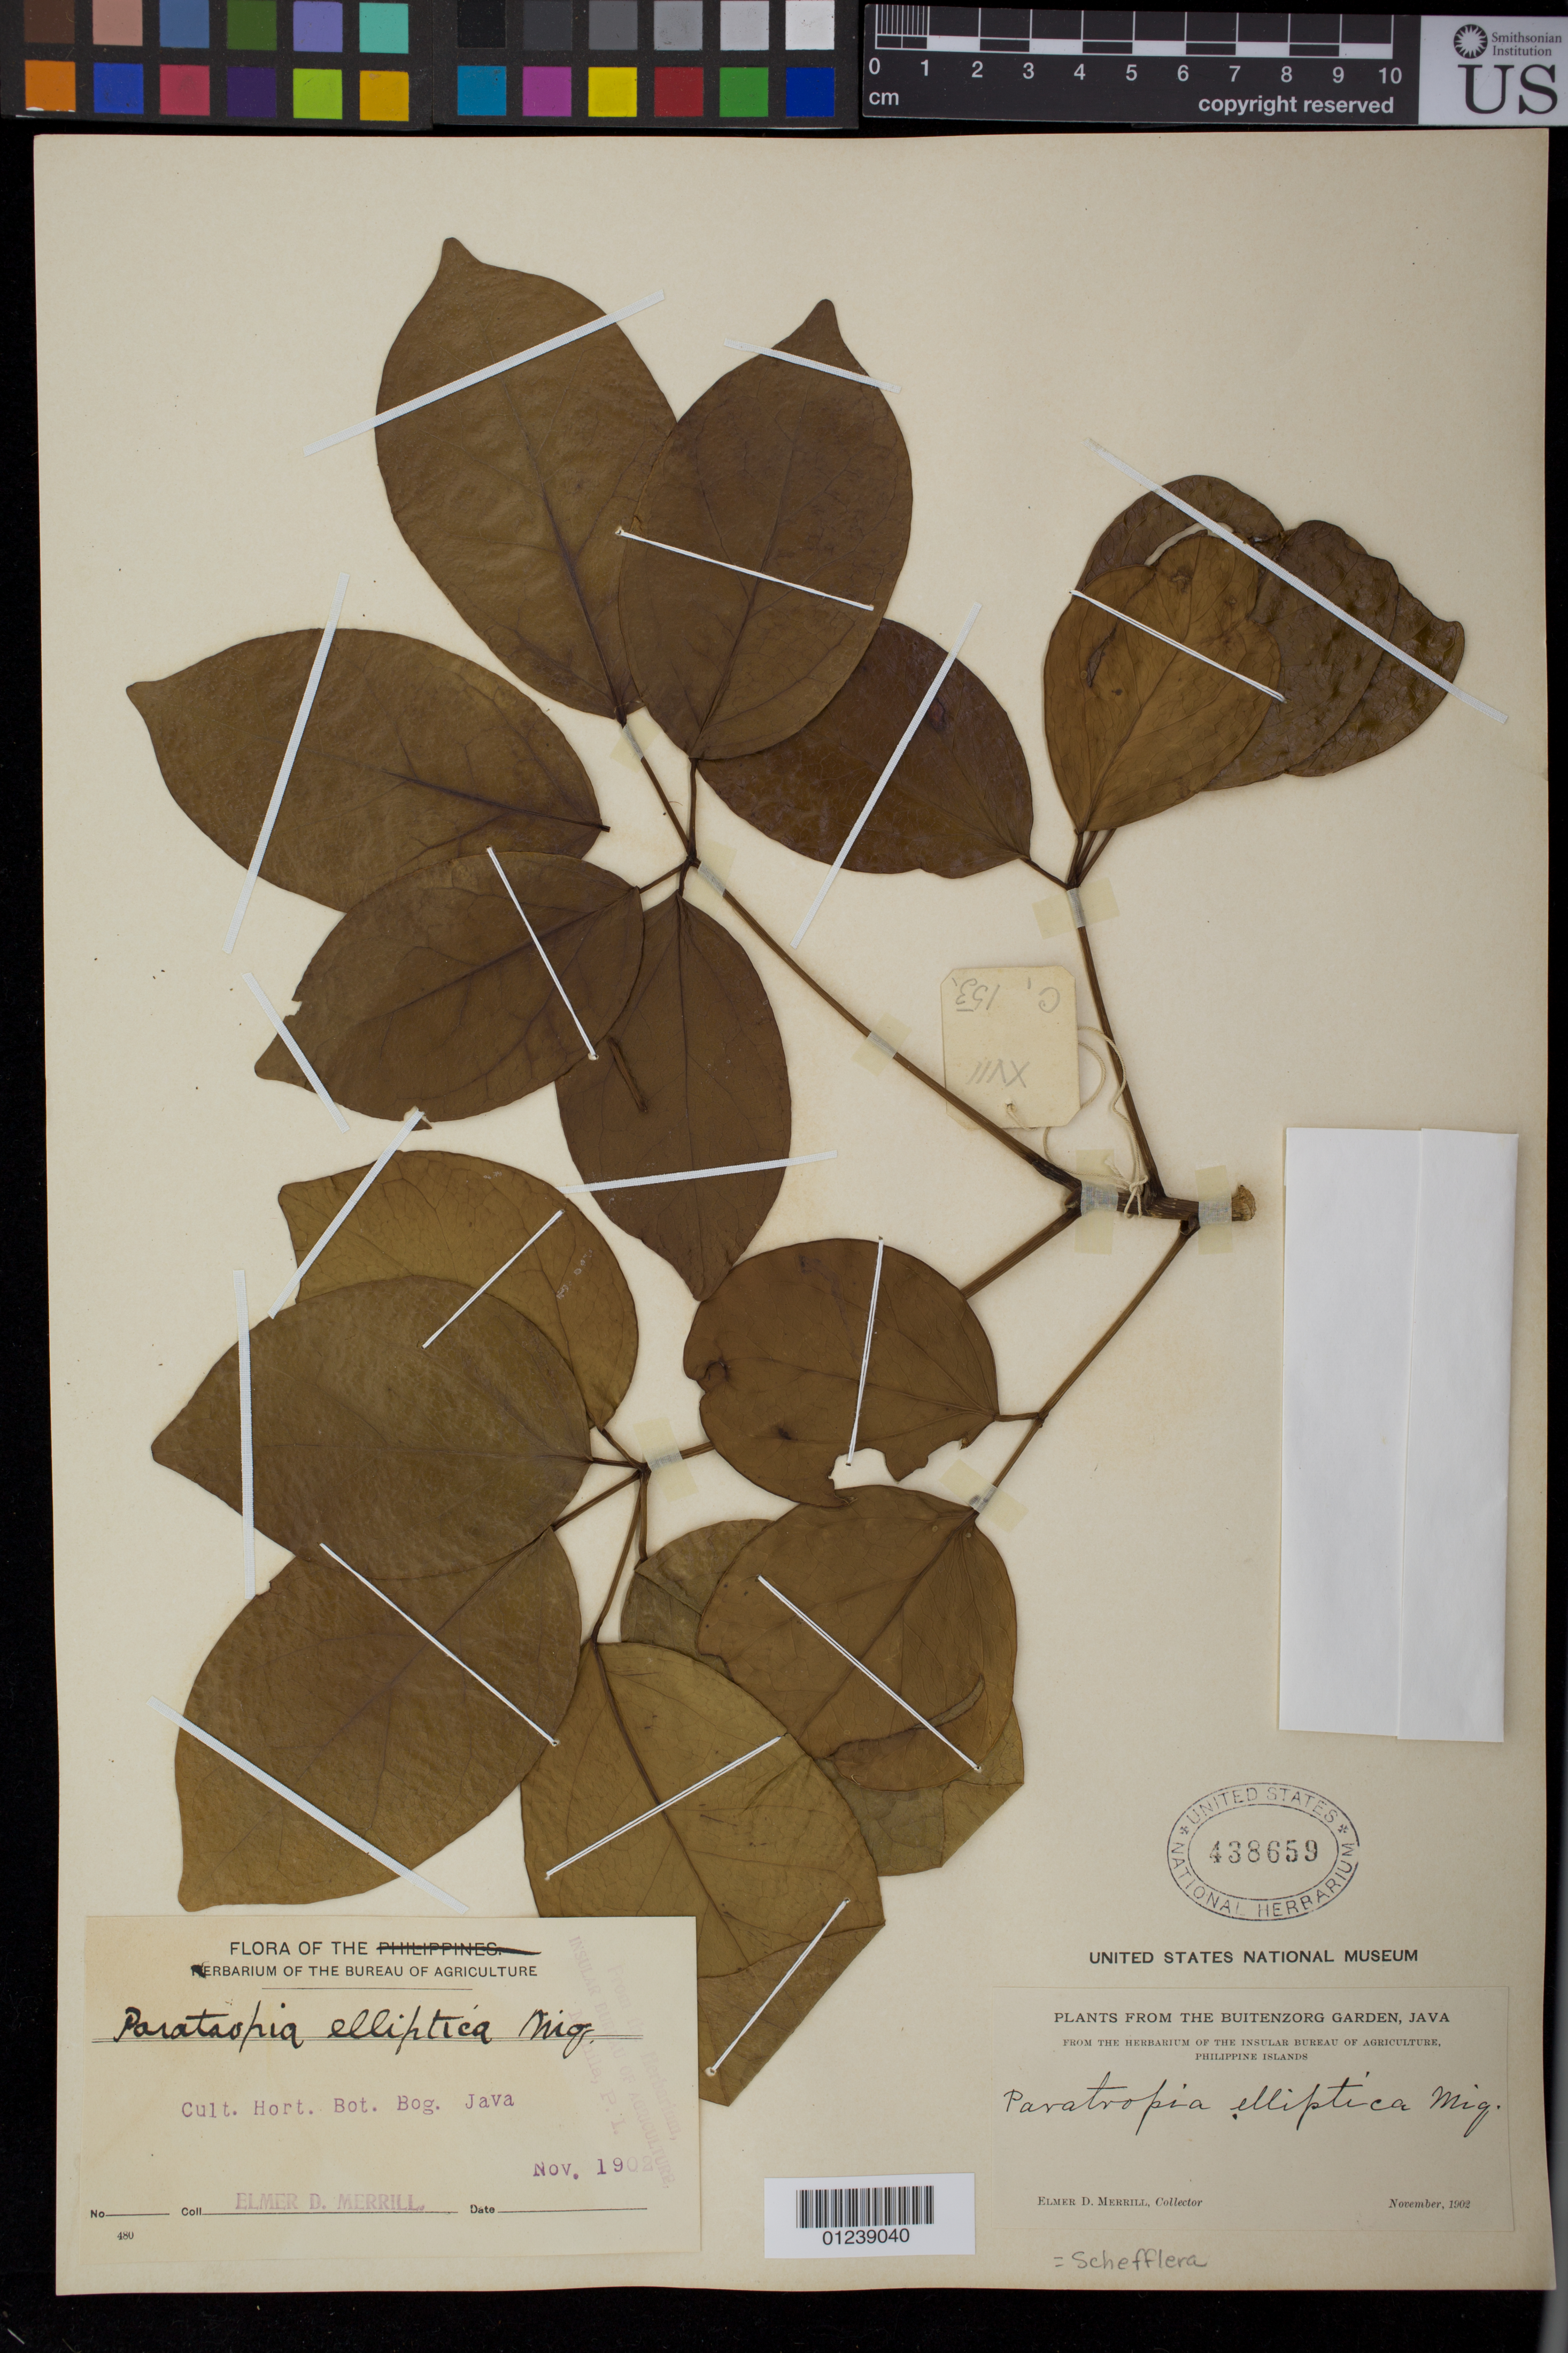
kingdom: Plantae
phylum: Tracheophyta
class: Magnoliopsida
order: Apiales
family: Araliaceae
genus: Heptapleurum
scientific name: Heptapleurum ellipticum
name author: (Blume) Seem.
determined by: Wagner, W. L., (BOT), Smithsonian Institution - National Museum of Natural History (UNITED STATES)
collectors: E. D. Merrill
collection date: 1902-11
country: Indonesia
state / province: Java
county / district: Jawa Barat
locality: Buitenzorg Garden, Java.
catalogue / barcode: US 438659